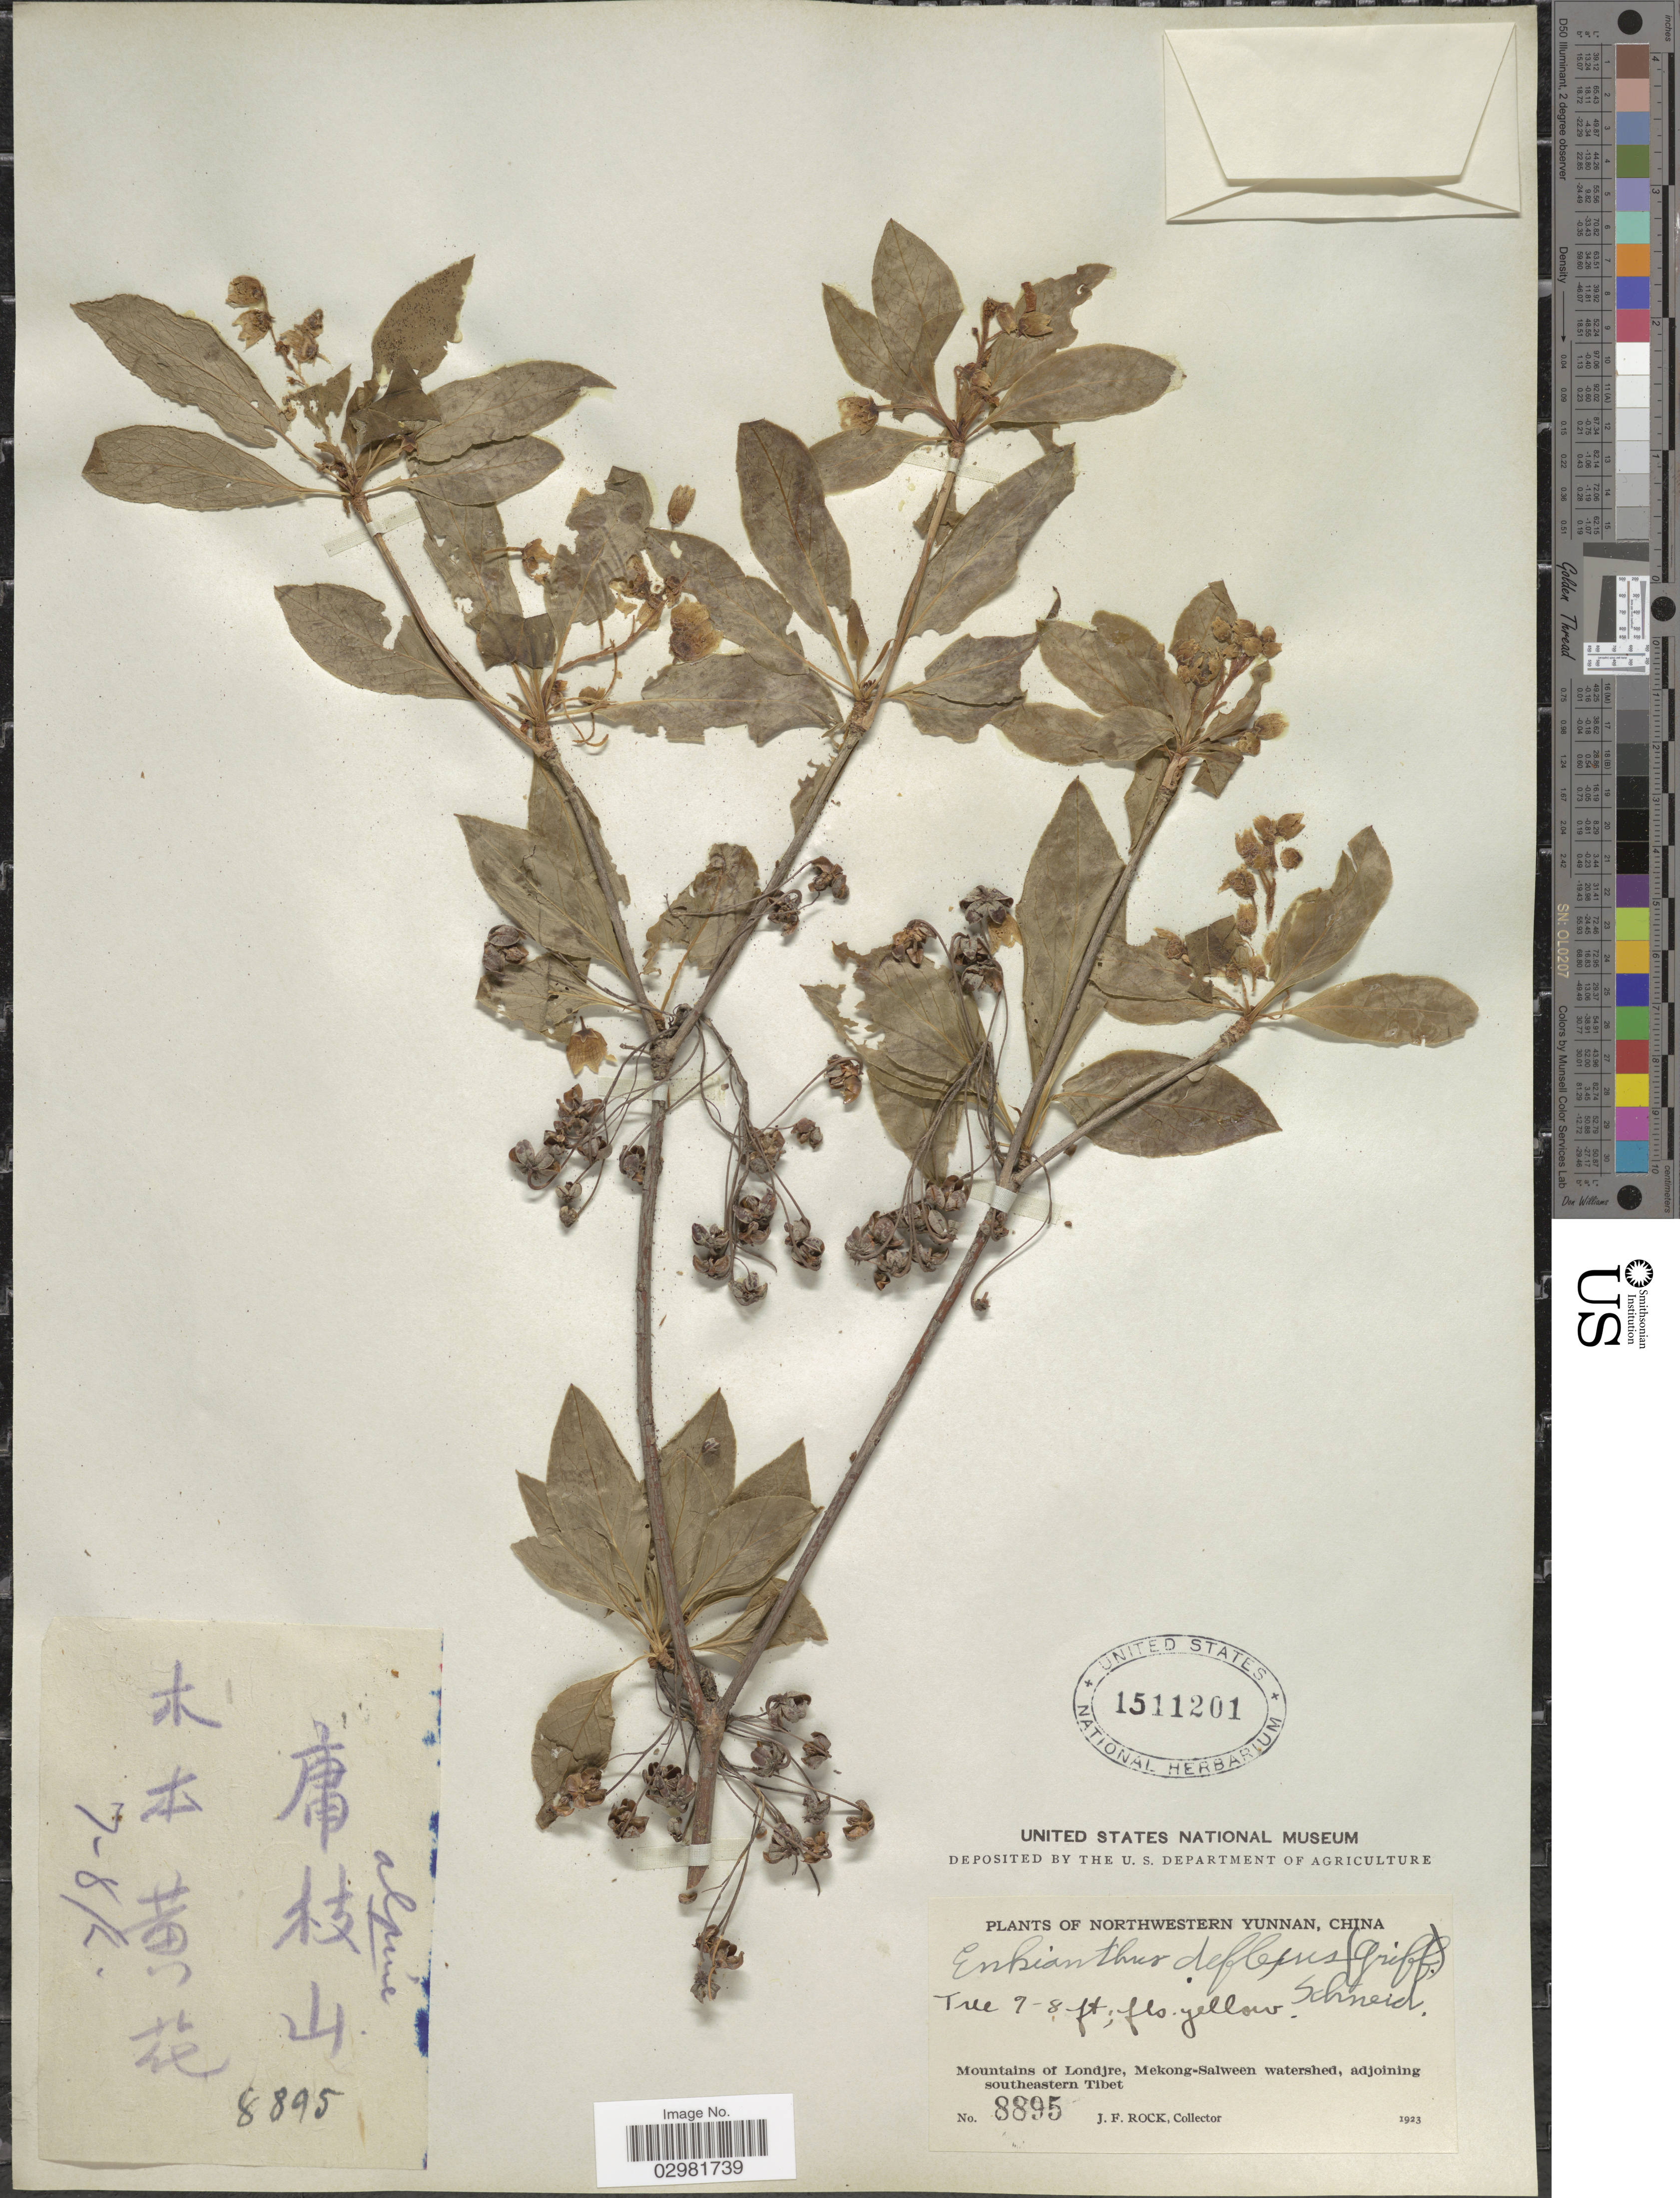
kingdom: Plantae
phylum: Tracheophyta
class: Magnoliopsida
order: Ericales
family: Ericaceae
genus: Enkianthus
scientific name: Enkianthus deflexus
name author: (Griff.) C.K. Schneid.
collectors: J. Rock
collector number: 8895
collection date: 1923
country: China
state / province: Yunnan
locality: Northwestern Yunnan. Mountains of Londjre, Mekong-Salween watershed, adjoining southeastern Tibet.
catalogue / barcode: US 1511201